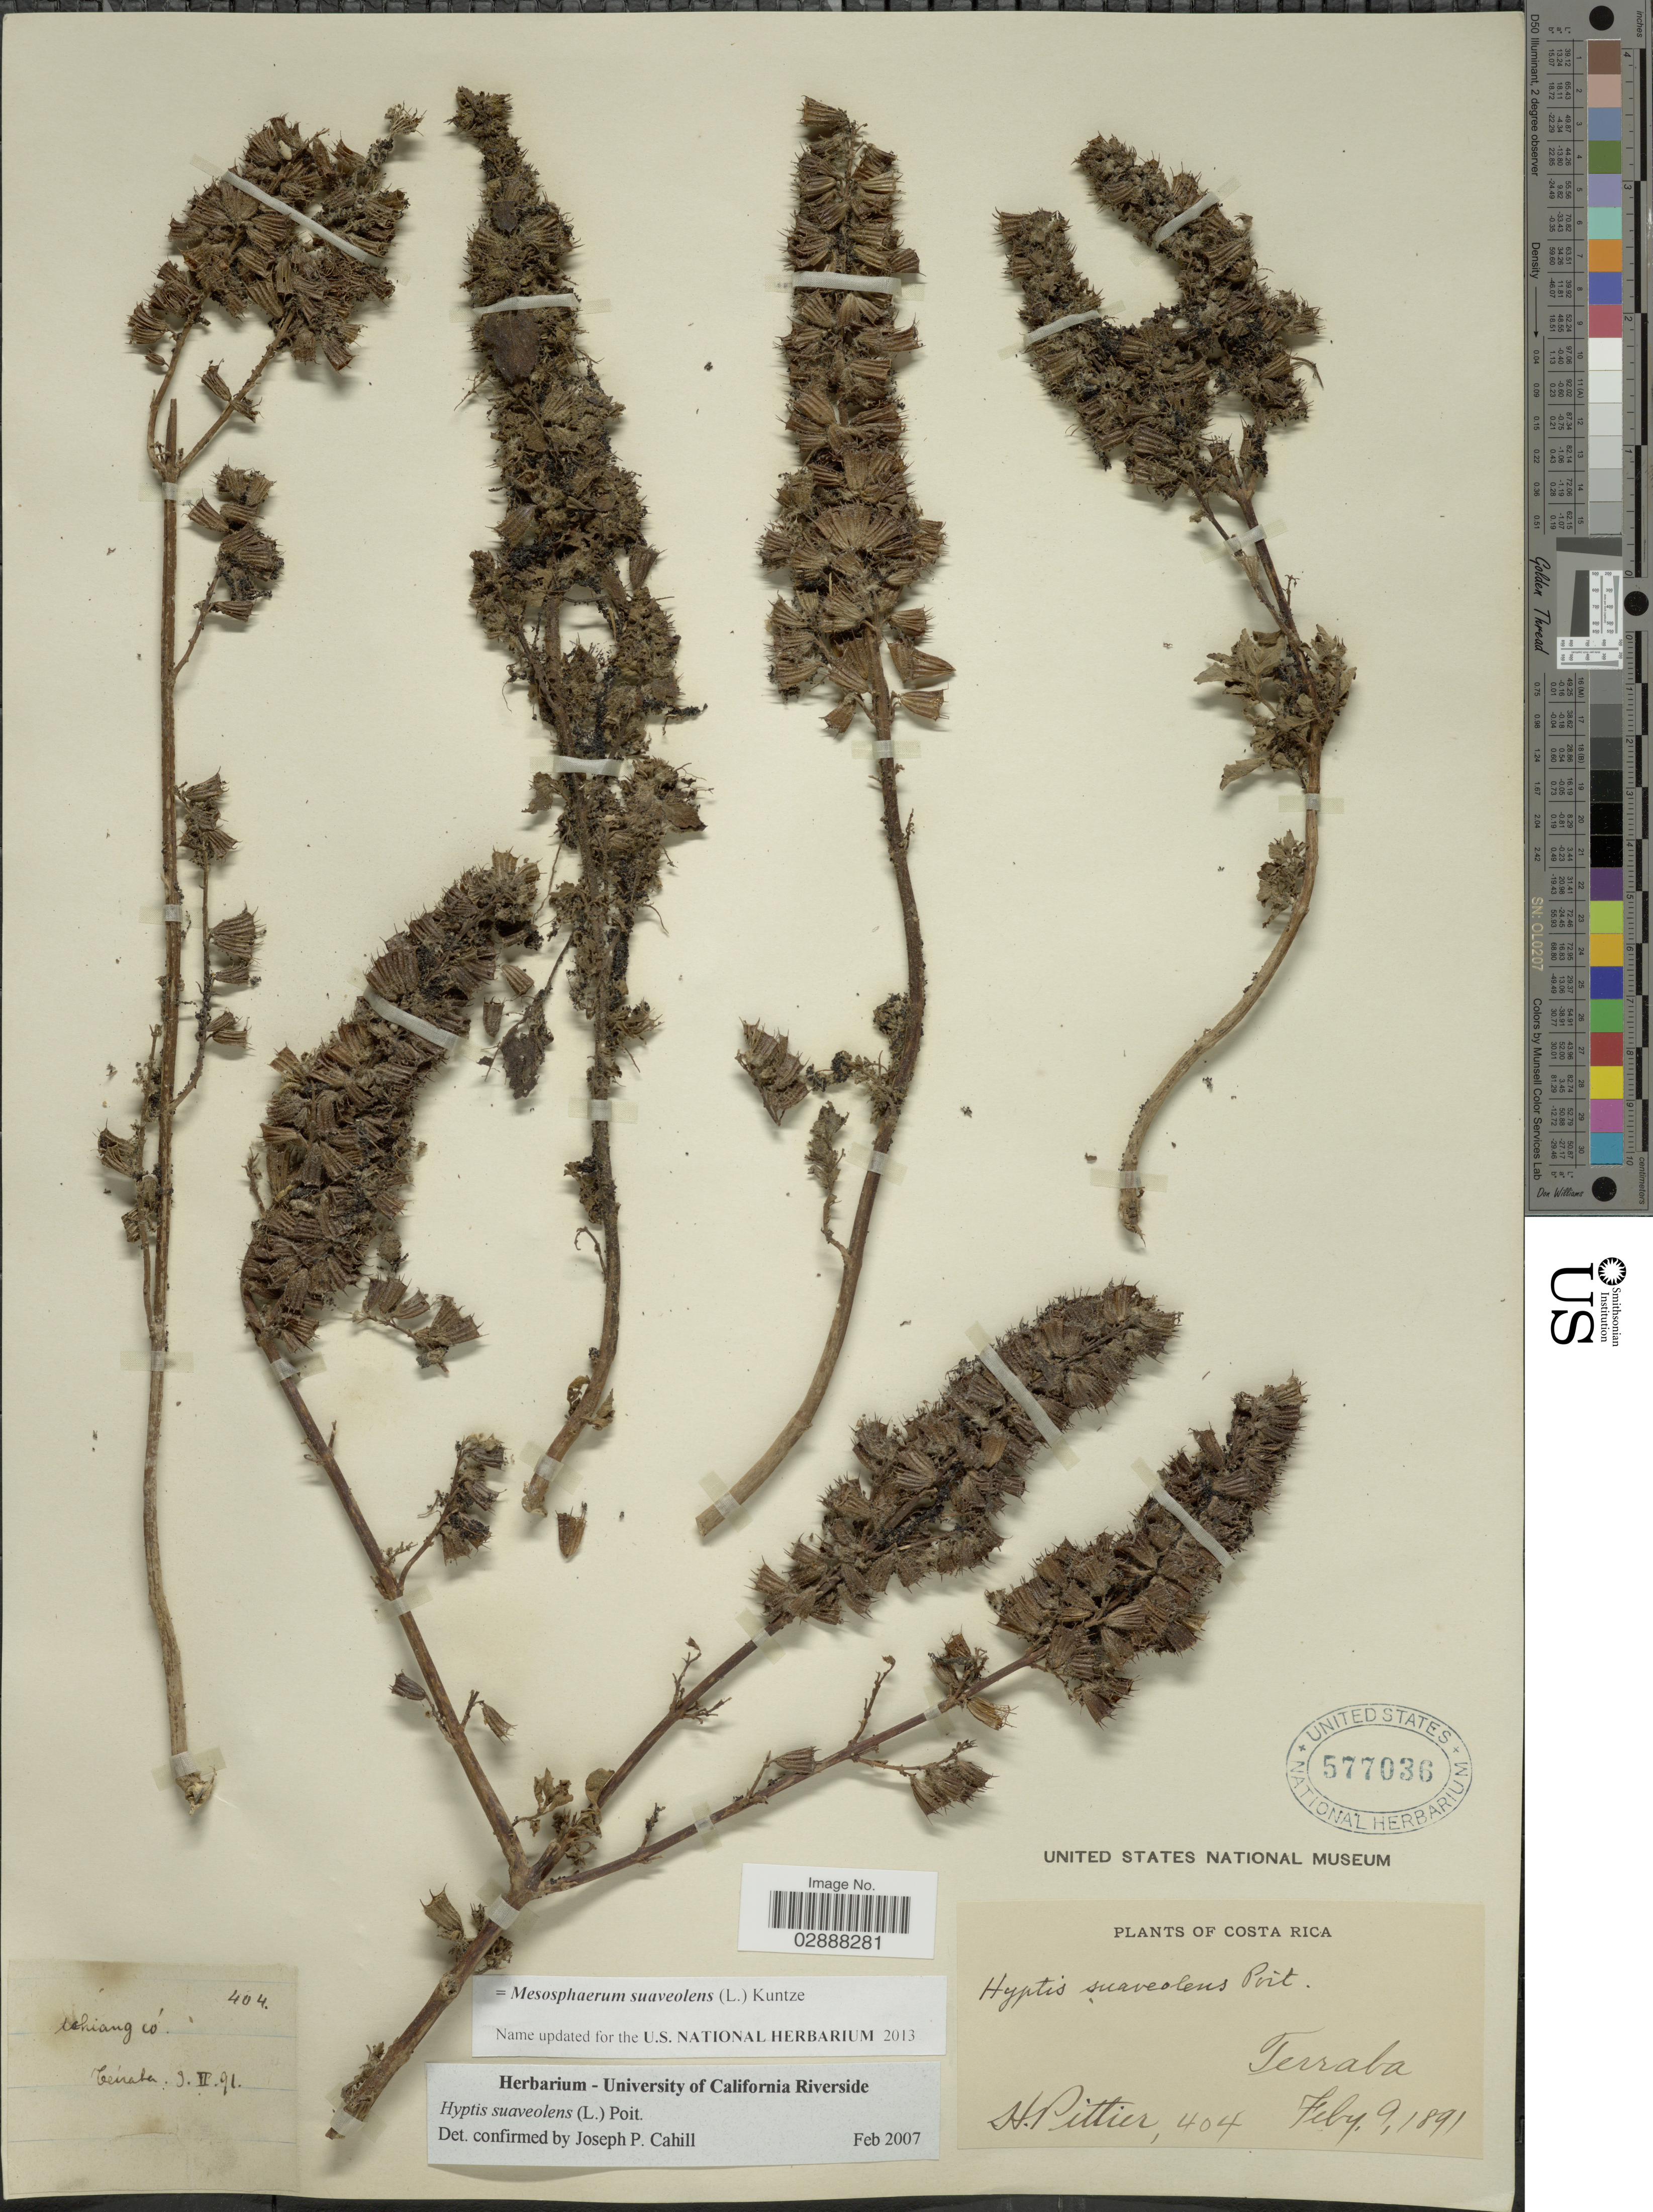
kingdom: Plantae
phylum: Tracheophyta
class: Magnoliopsida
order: Lamiales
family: Lamiaceae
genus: Mesosphaerum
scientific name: Mesosphaerum suaveolens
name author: (L.) Kuntze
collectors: H. F. Pittier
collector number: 404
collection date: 1891-02-09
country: Costa Rica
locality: Terraba.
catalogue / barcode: US 577036